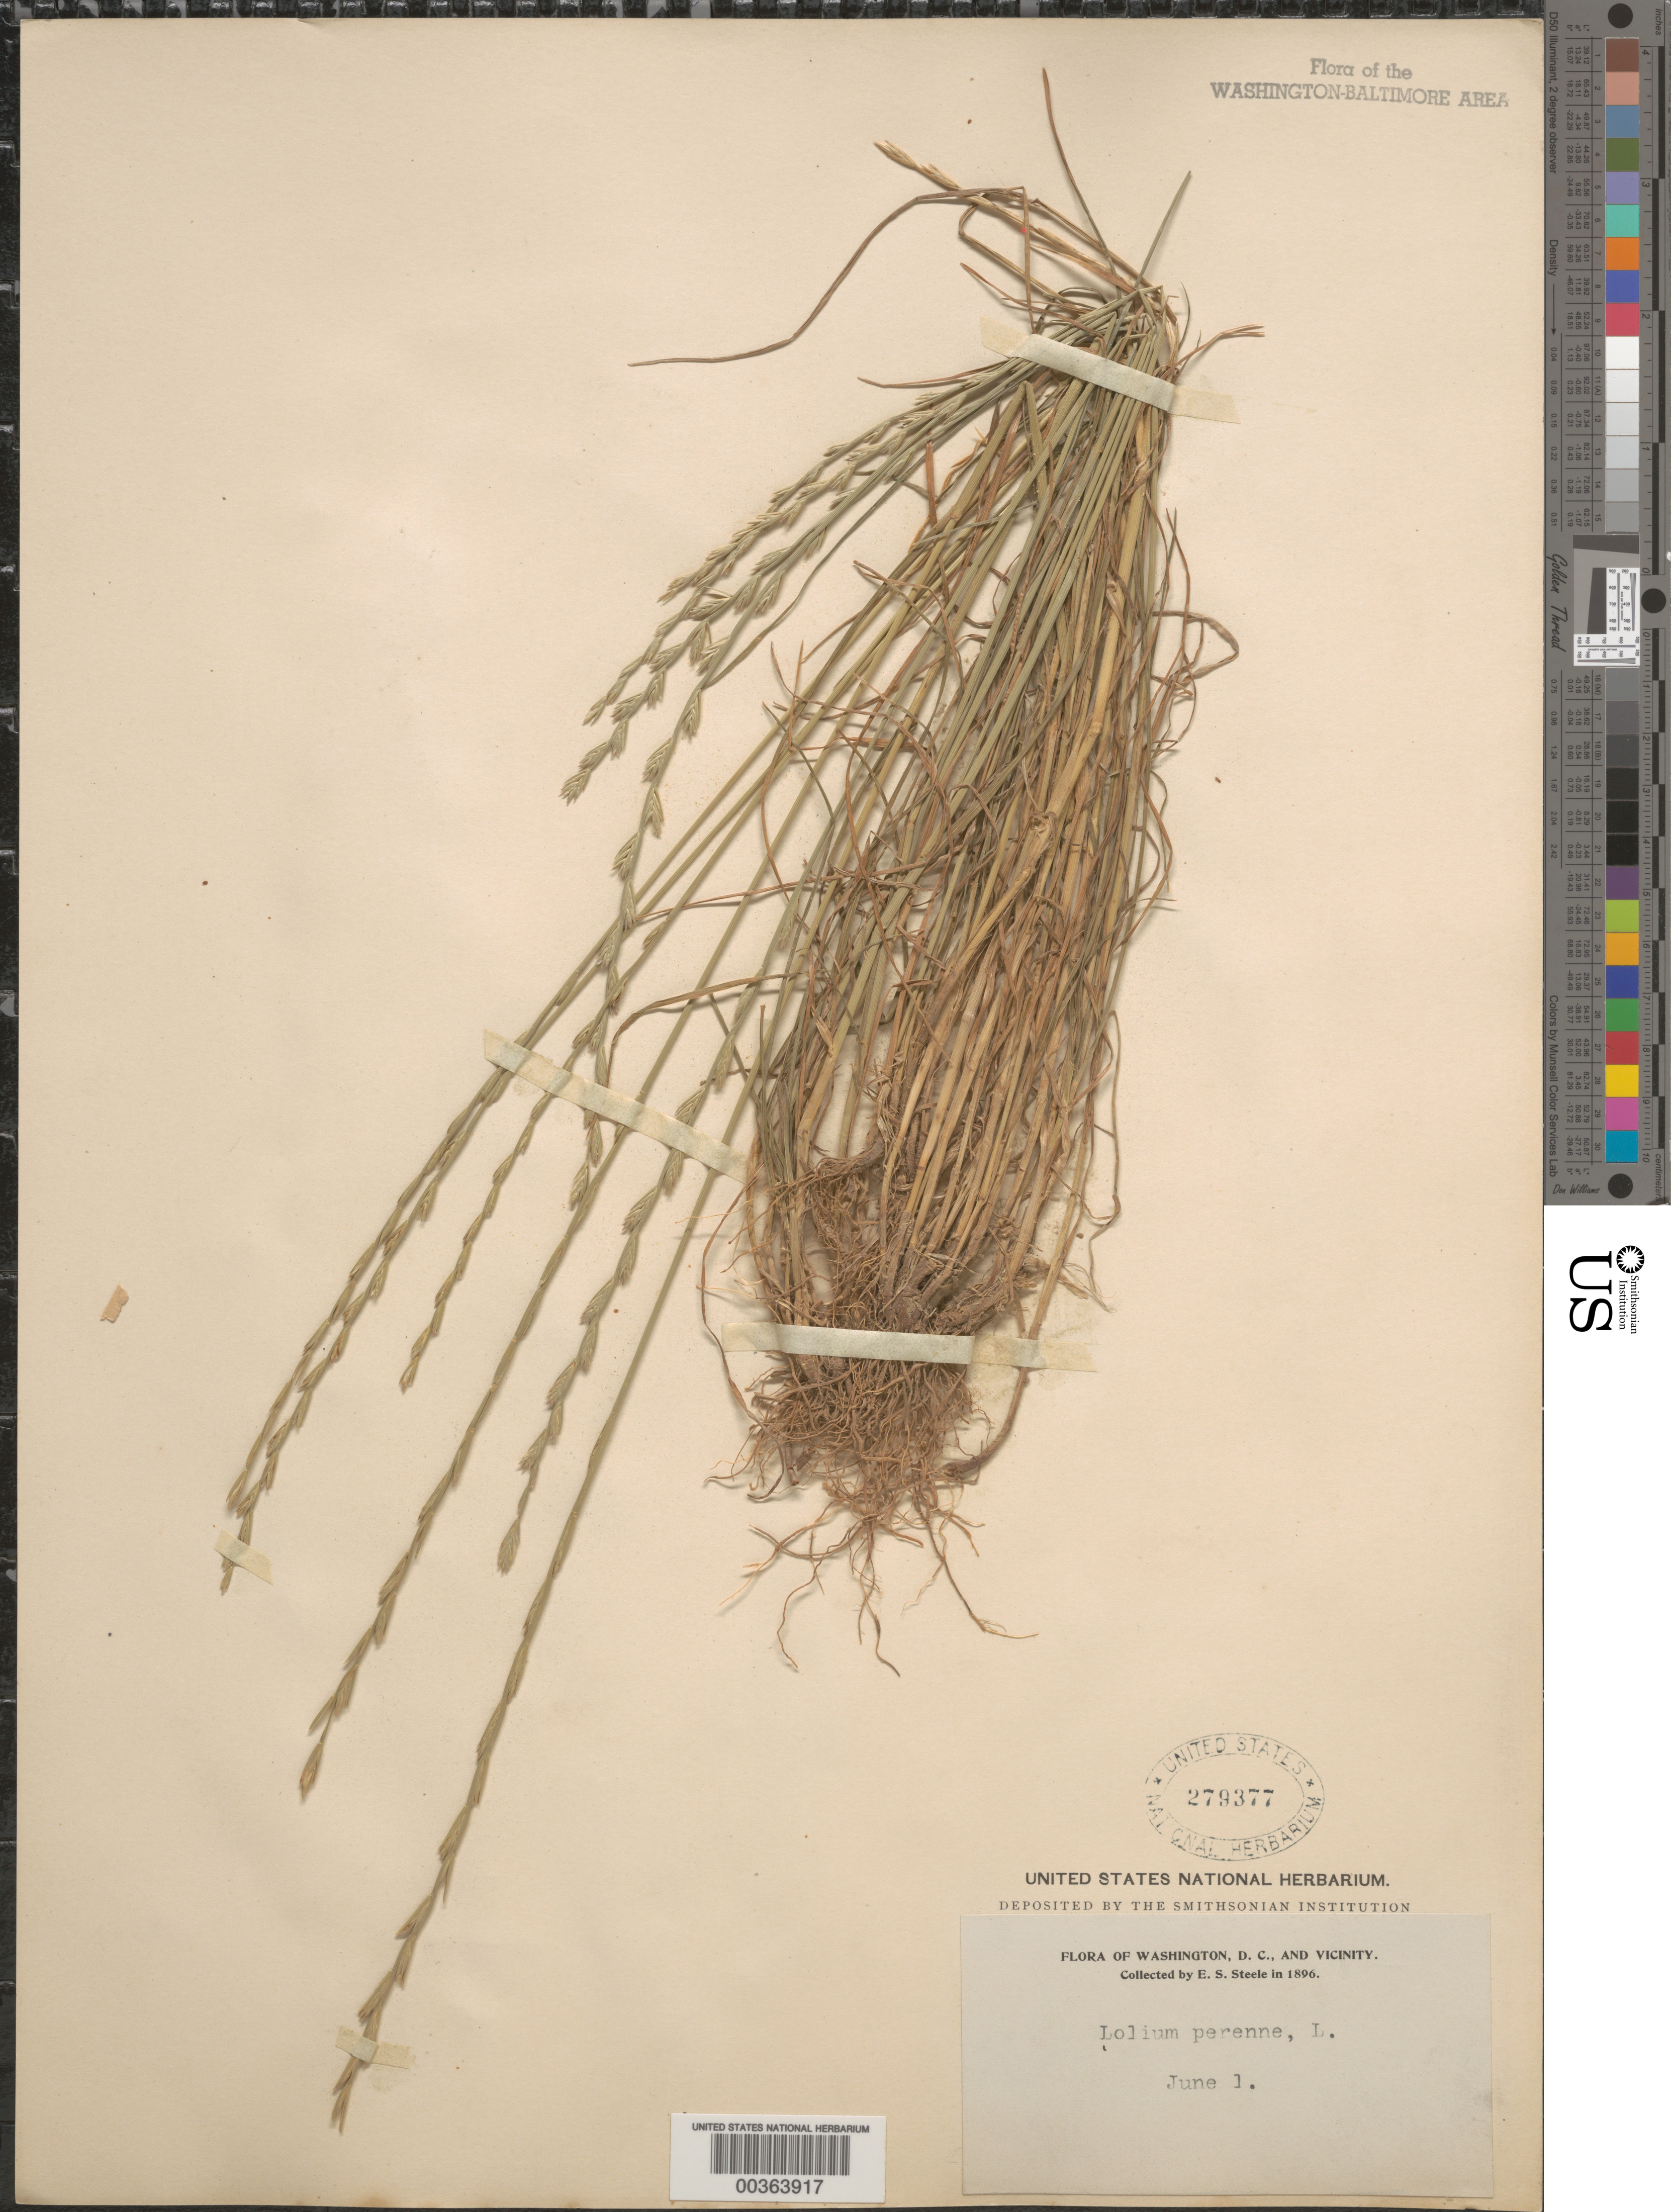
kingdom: Plantae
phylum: Tracheophyta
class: Liliopsida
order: Poales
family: Poaceae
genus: Lolium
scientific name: Lolium perenne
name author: L.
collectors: E. Steele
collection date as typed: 01 Jun 1896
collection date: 1896-06-01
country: United States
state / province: District of Columbia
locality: Washington DC area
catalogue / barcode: US 279377